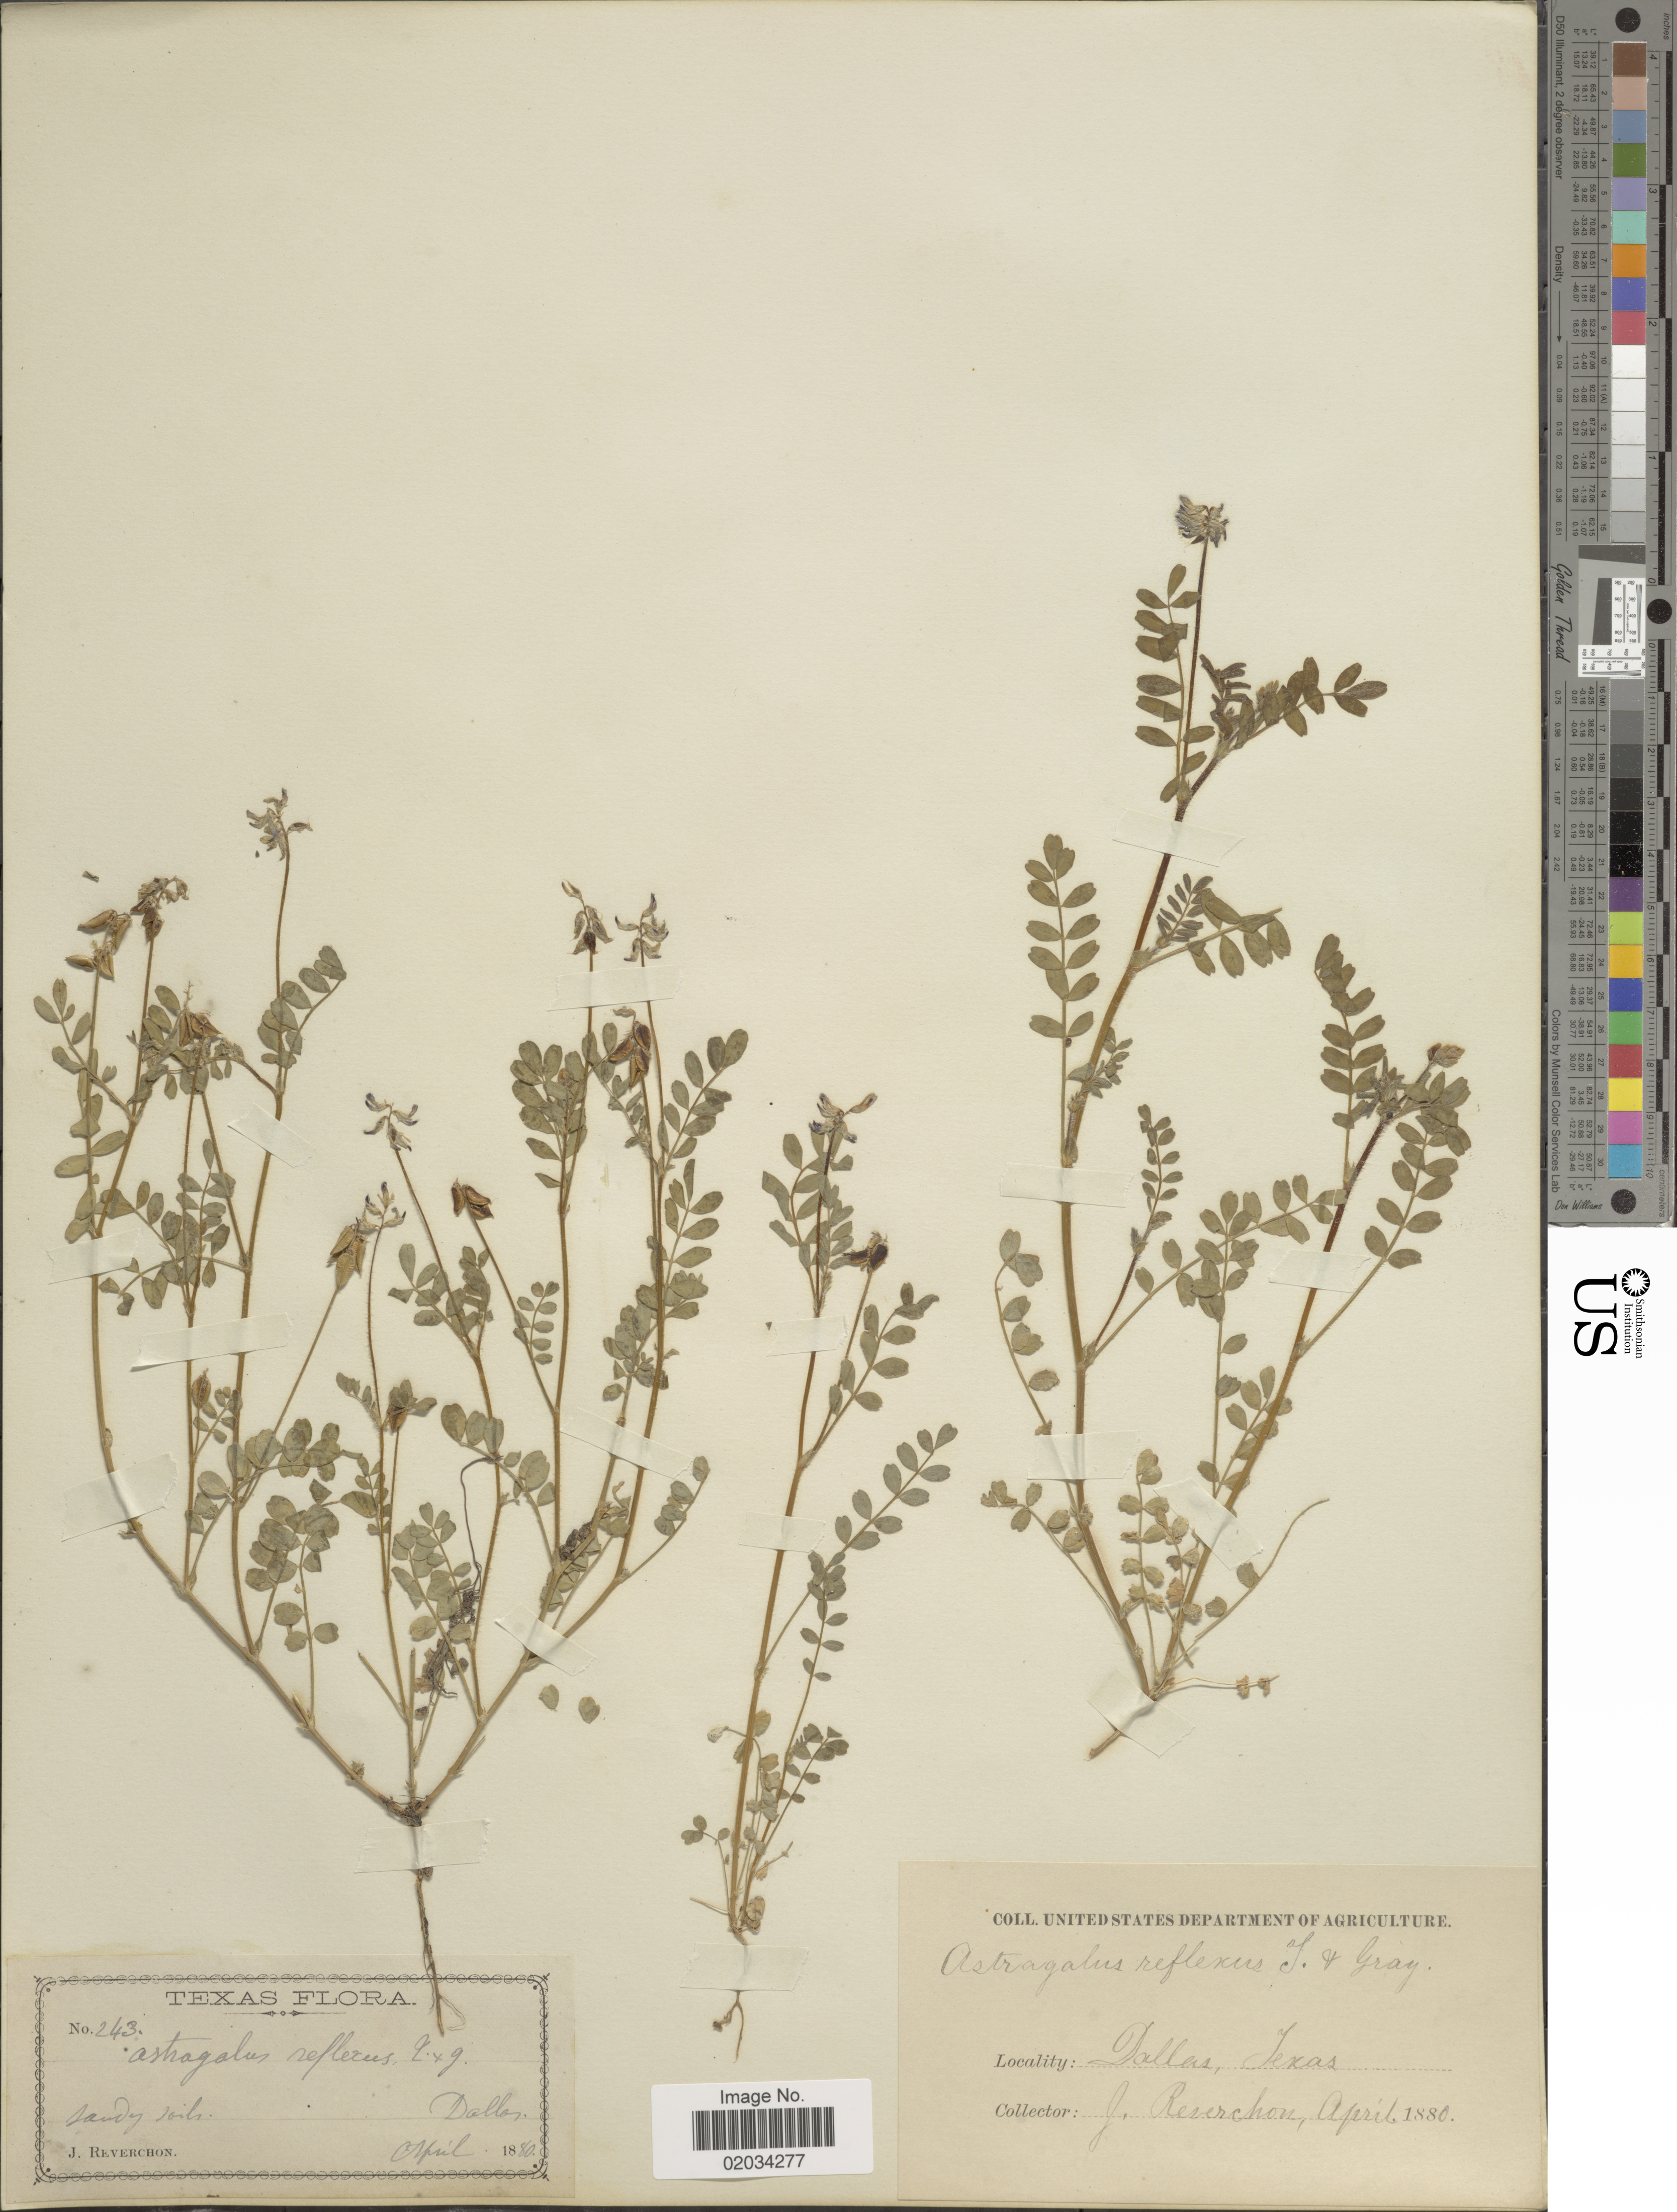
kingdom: Plantae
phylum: Tracheophyta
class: Magnoliopsida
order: Fabales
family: Fabaceae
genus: Astragalus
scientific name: Astragalus reflexus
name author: Torr. & A. Gray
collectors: J. Reverchon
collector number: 243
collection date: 1880-04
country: United States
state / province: Texas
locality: Dallas